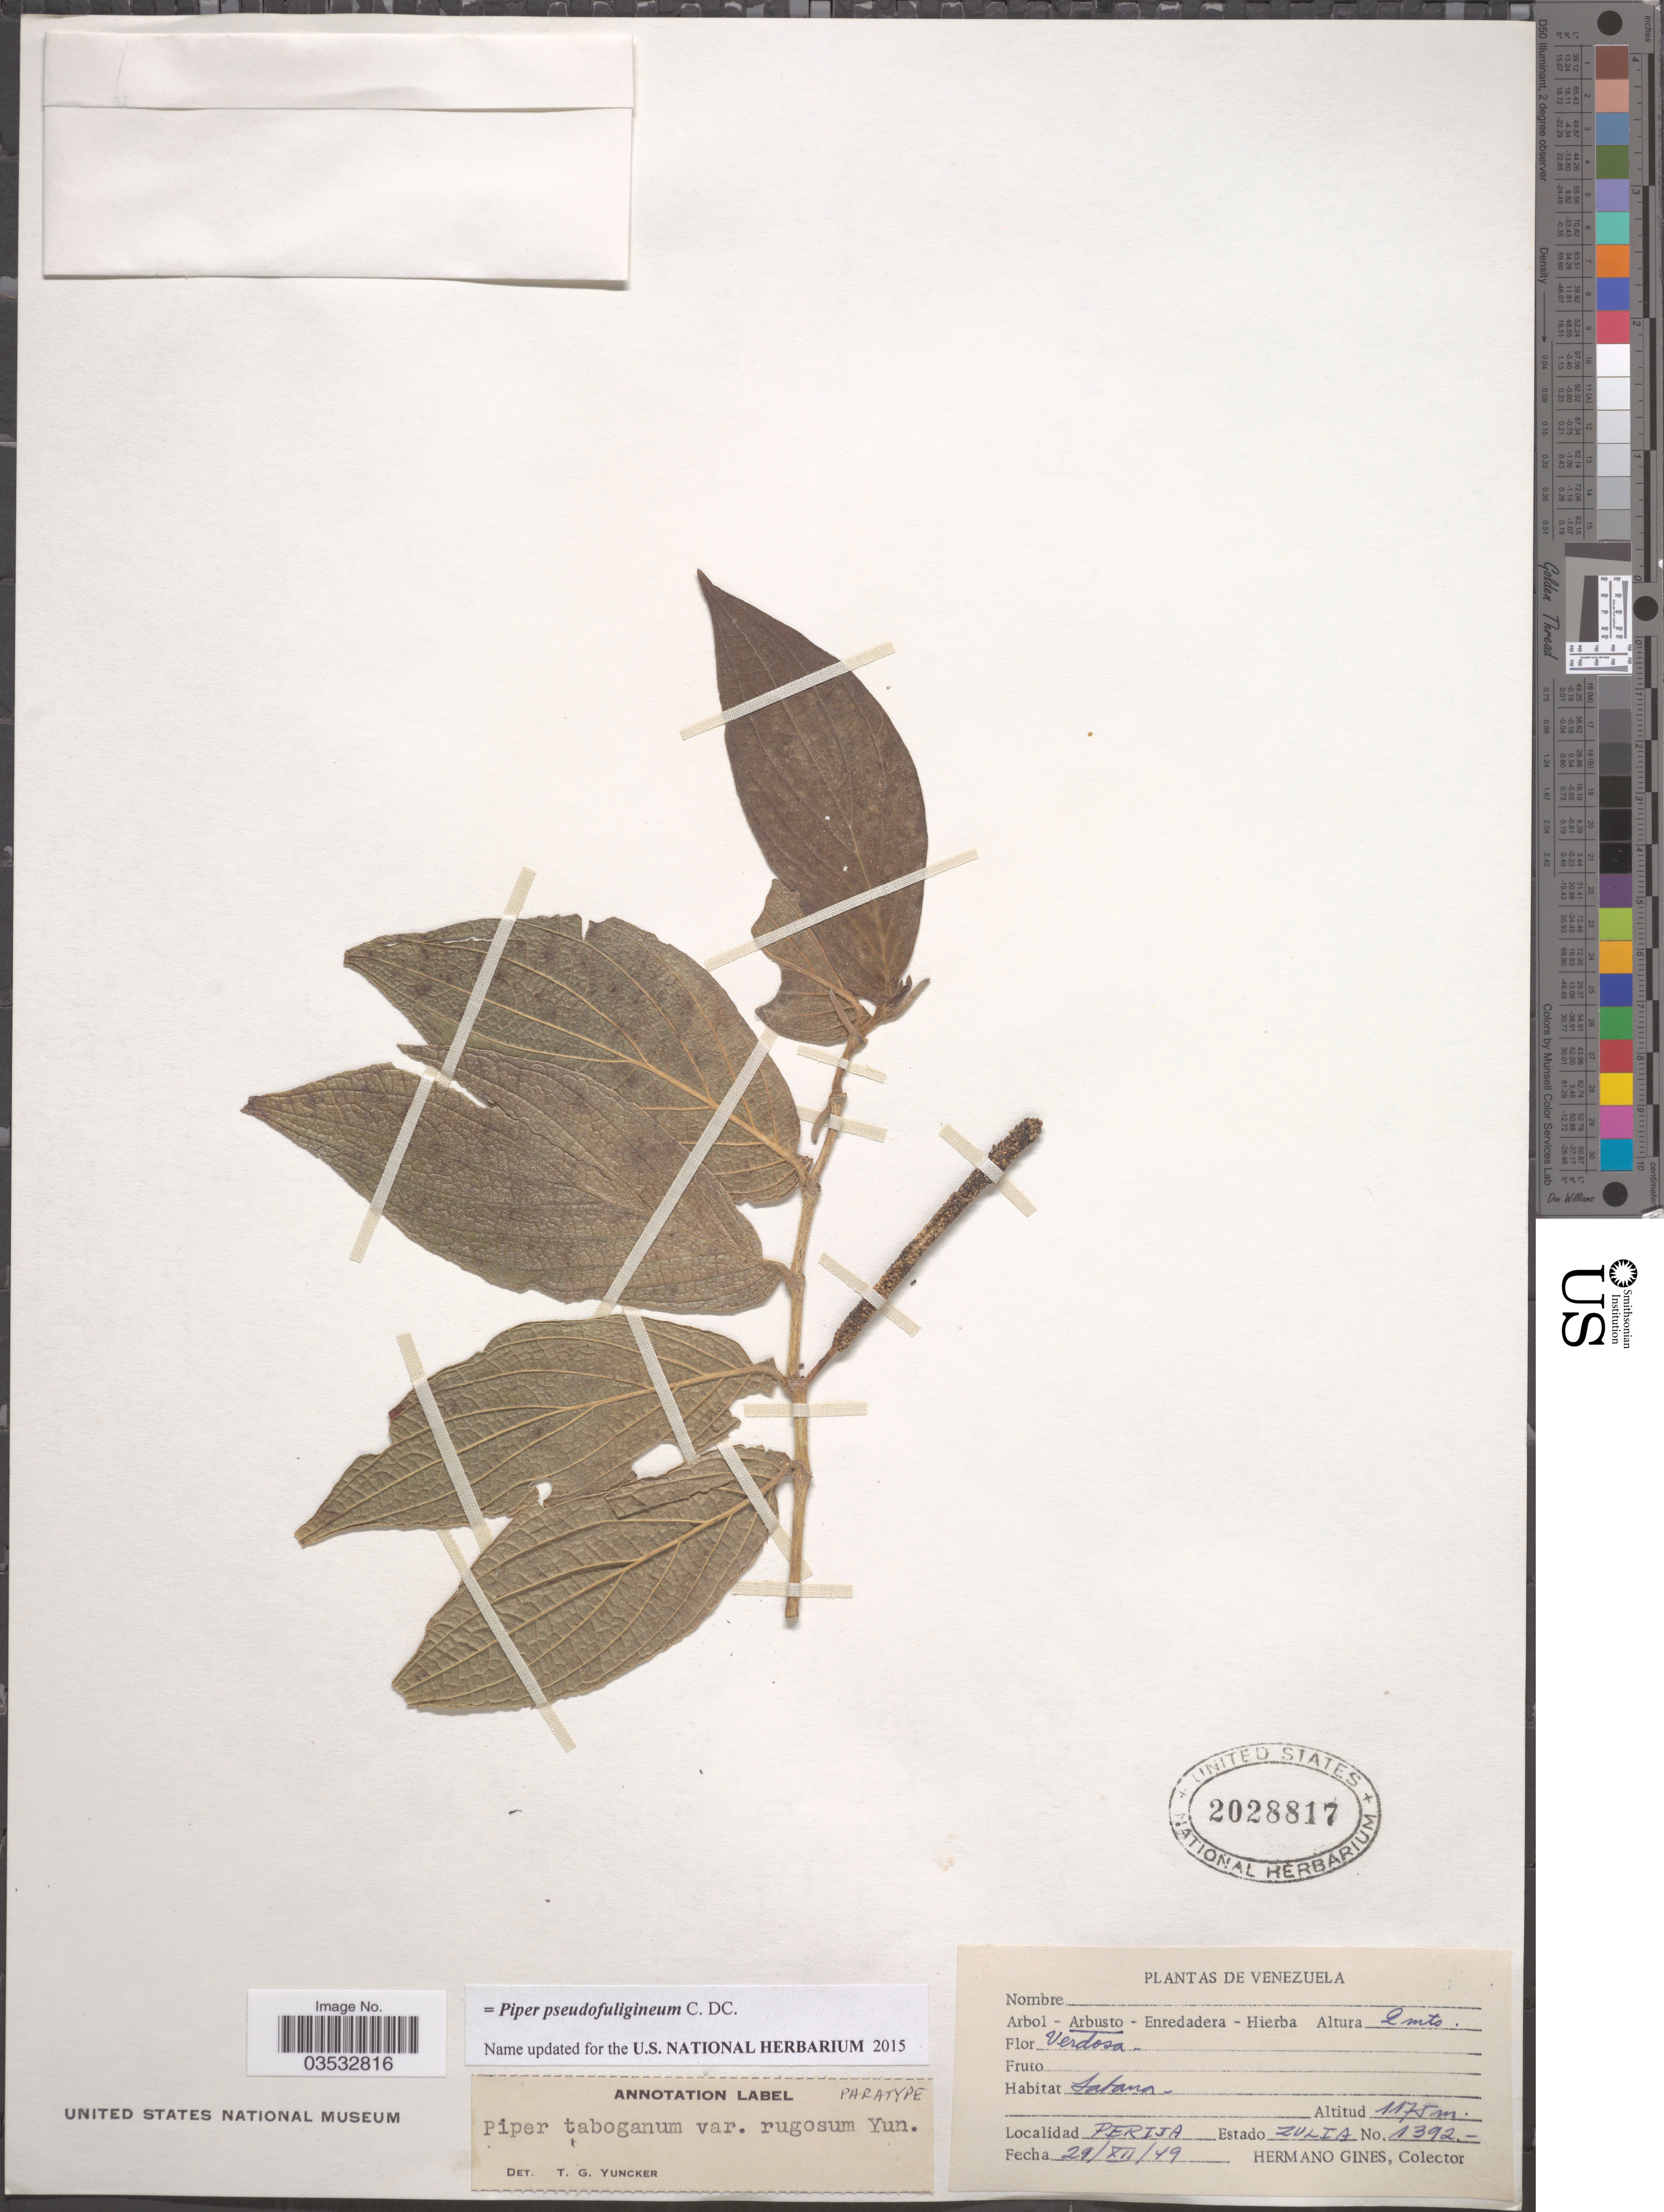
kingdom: Plantae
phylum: Tracheophyta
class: Magnoliopsida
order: Piperales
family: Piperaceae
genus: Piper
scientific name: Piper pseudofuligineum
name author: C. DC.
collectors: Bro. Gines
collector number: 1392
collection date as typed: Transcribed d/m/y: 29/12/49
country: Venezuela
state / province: Zulia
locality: Perija.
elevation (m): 1175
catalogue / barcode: US 2028817